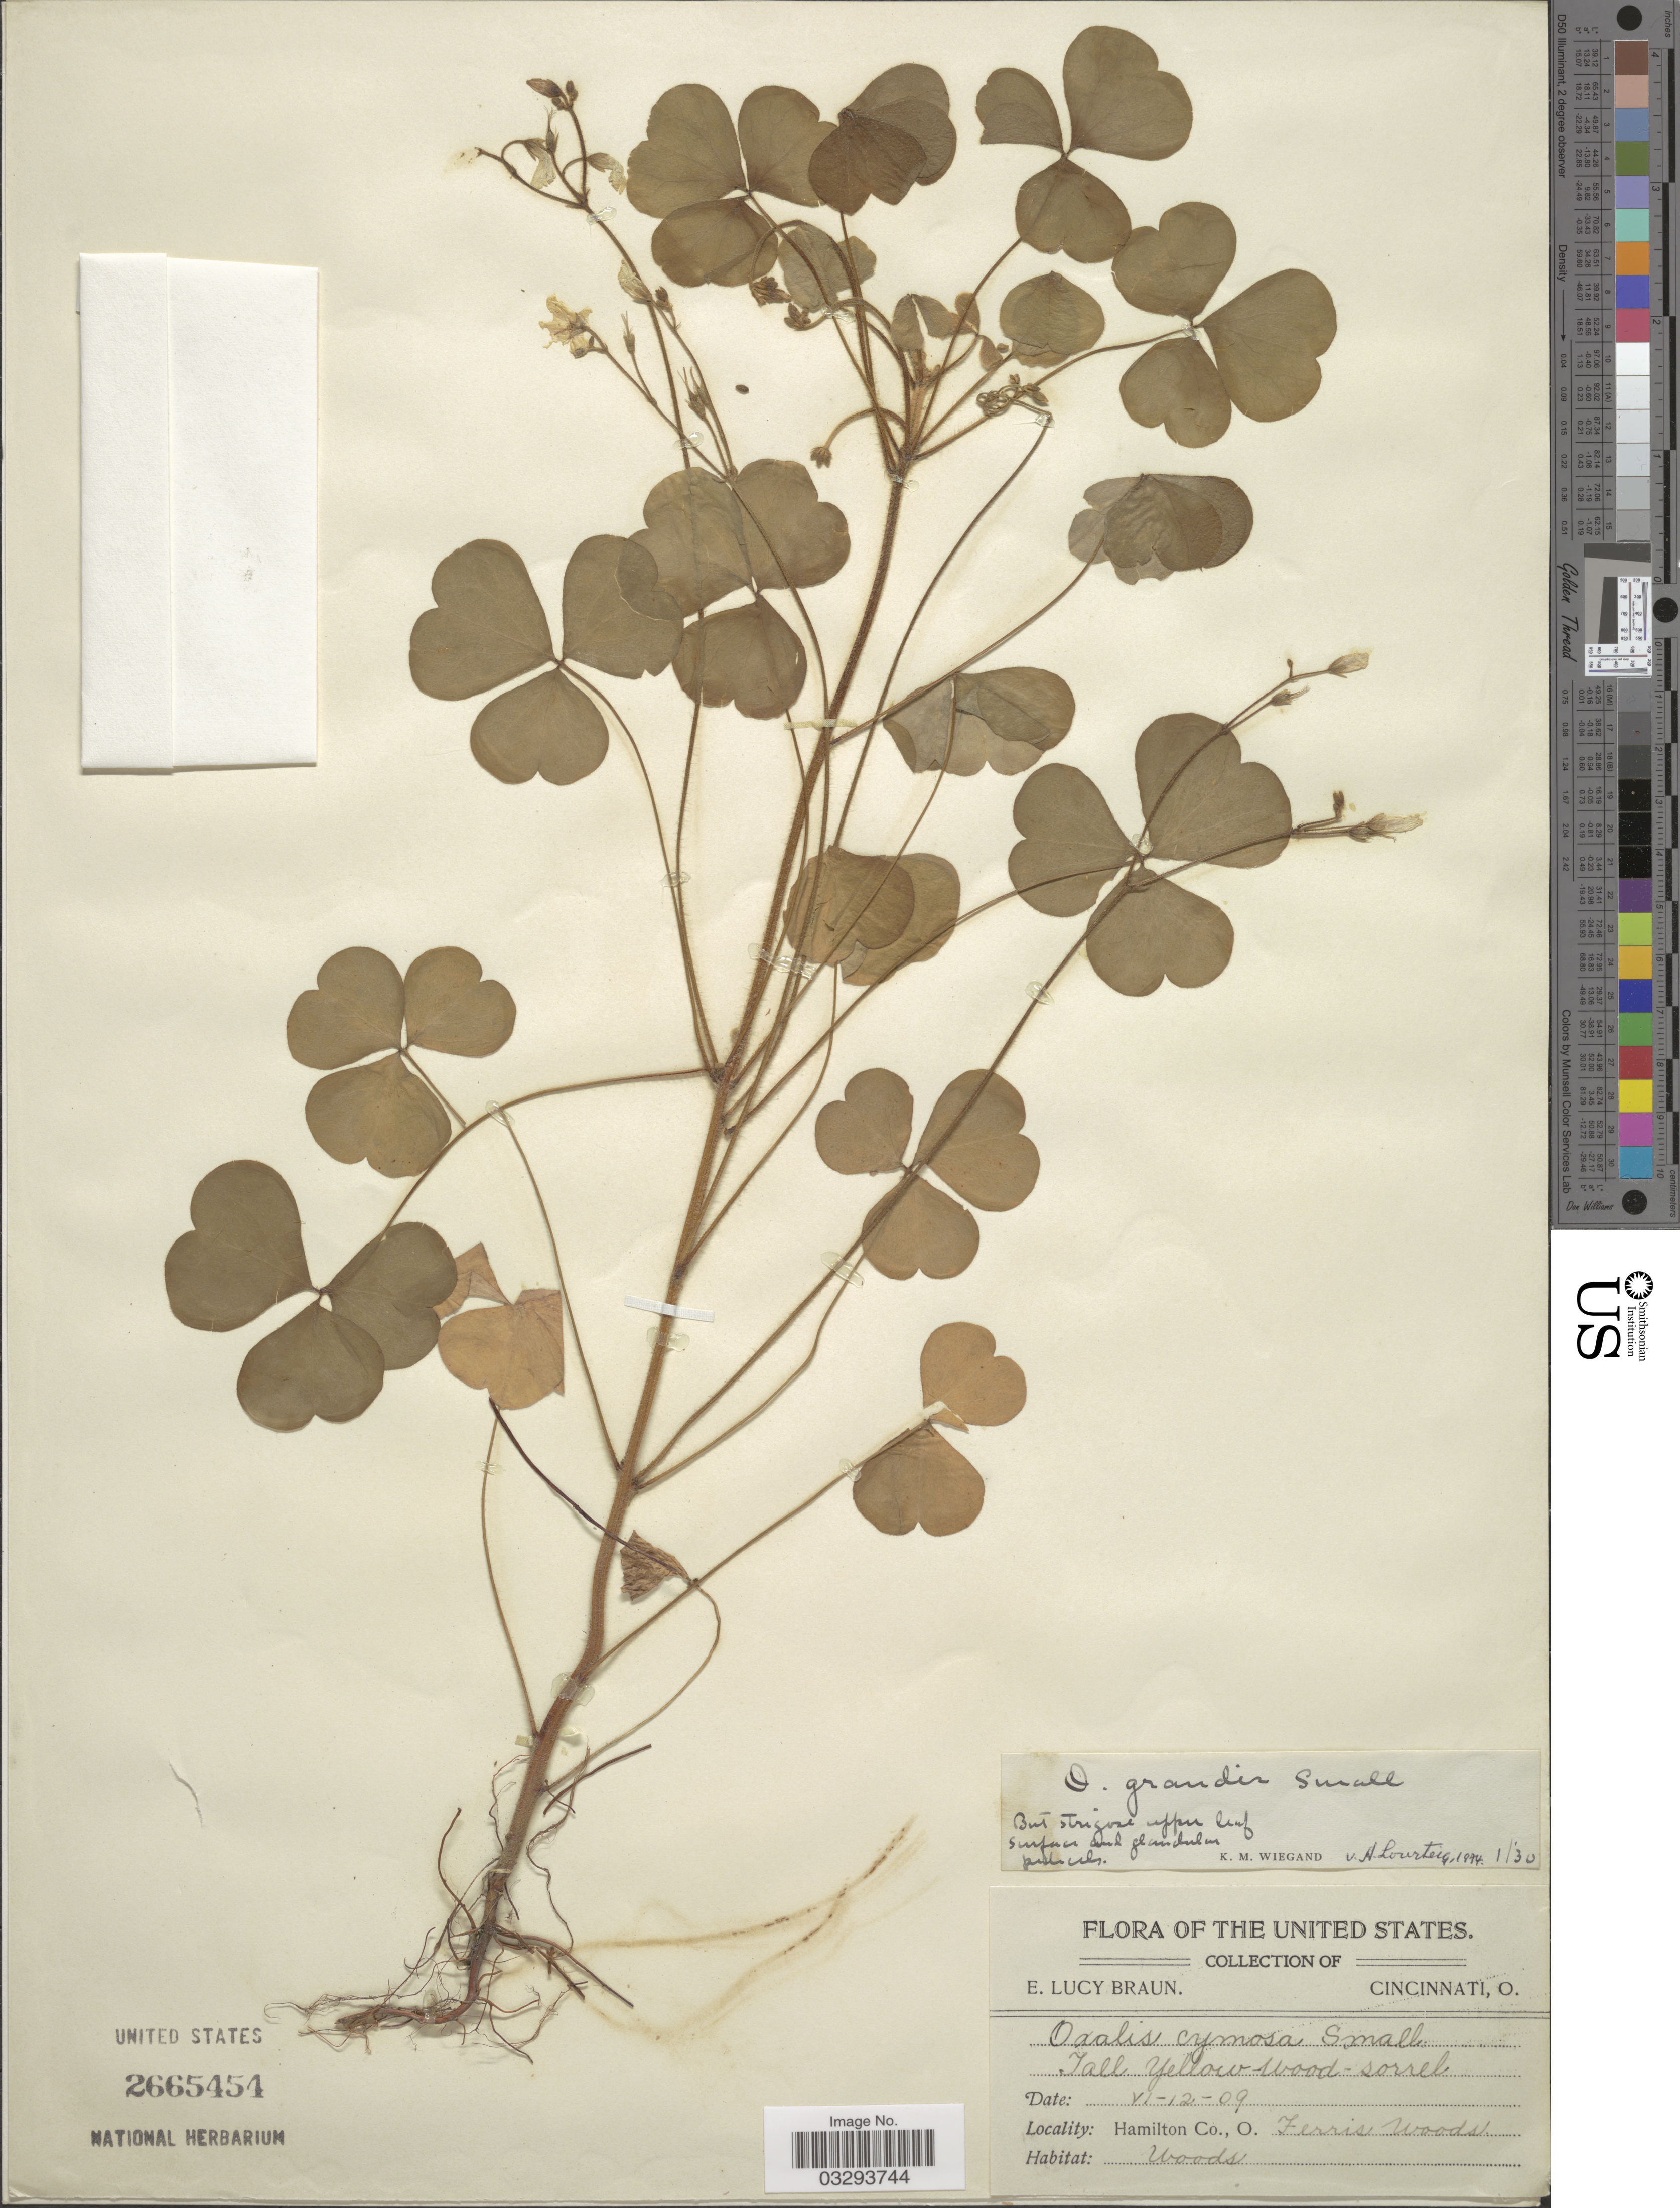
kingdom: Plantae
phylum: Tracheophyta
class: Magnoliopsida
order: Oxalidales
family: Oxalidaceae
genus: Oxalis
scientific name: Oxalis grandis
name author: Small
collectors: E. L. Braun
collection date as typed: Transcribed d/m/y: 12/6/9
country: United States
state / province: Ohio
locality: Hamilton Co., Ferris Woods.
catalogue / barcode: US 2665454